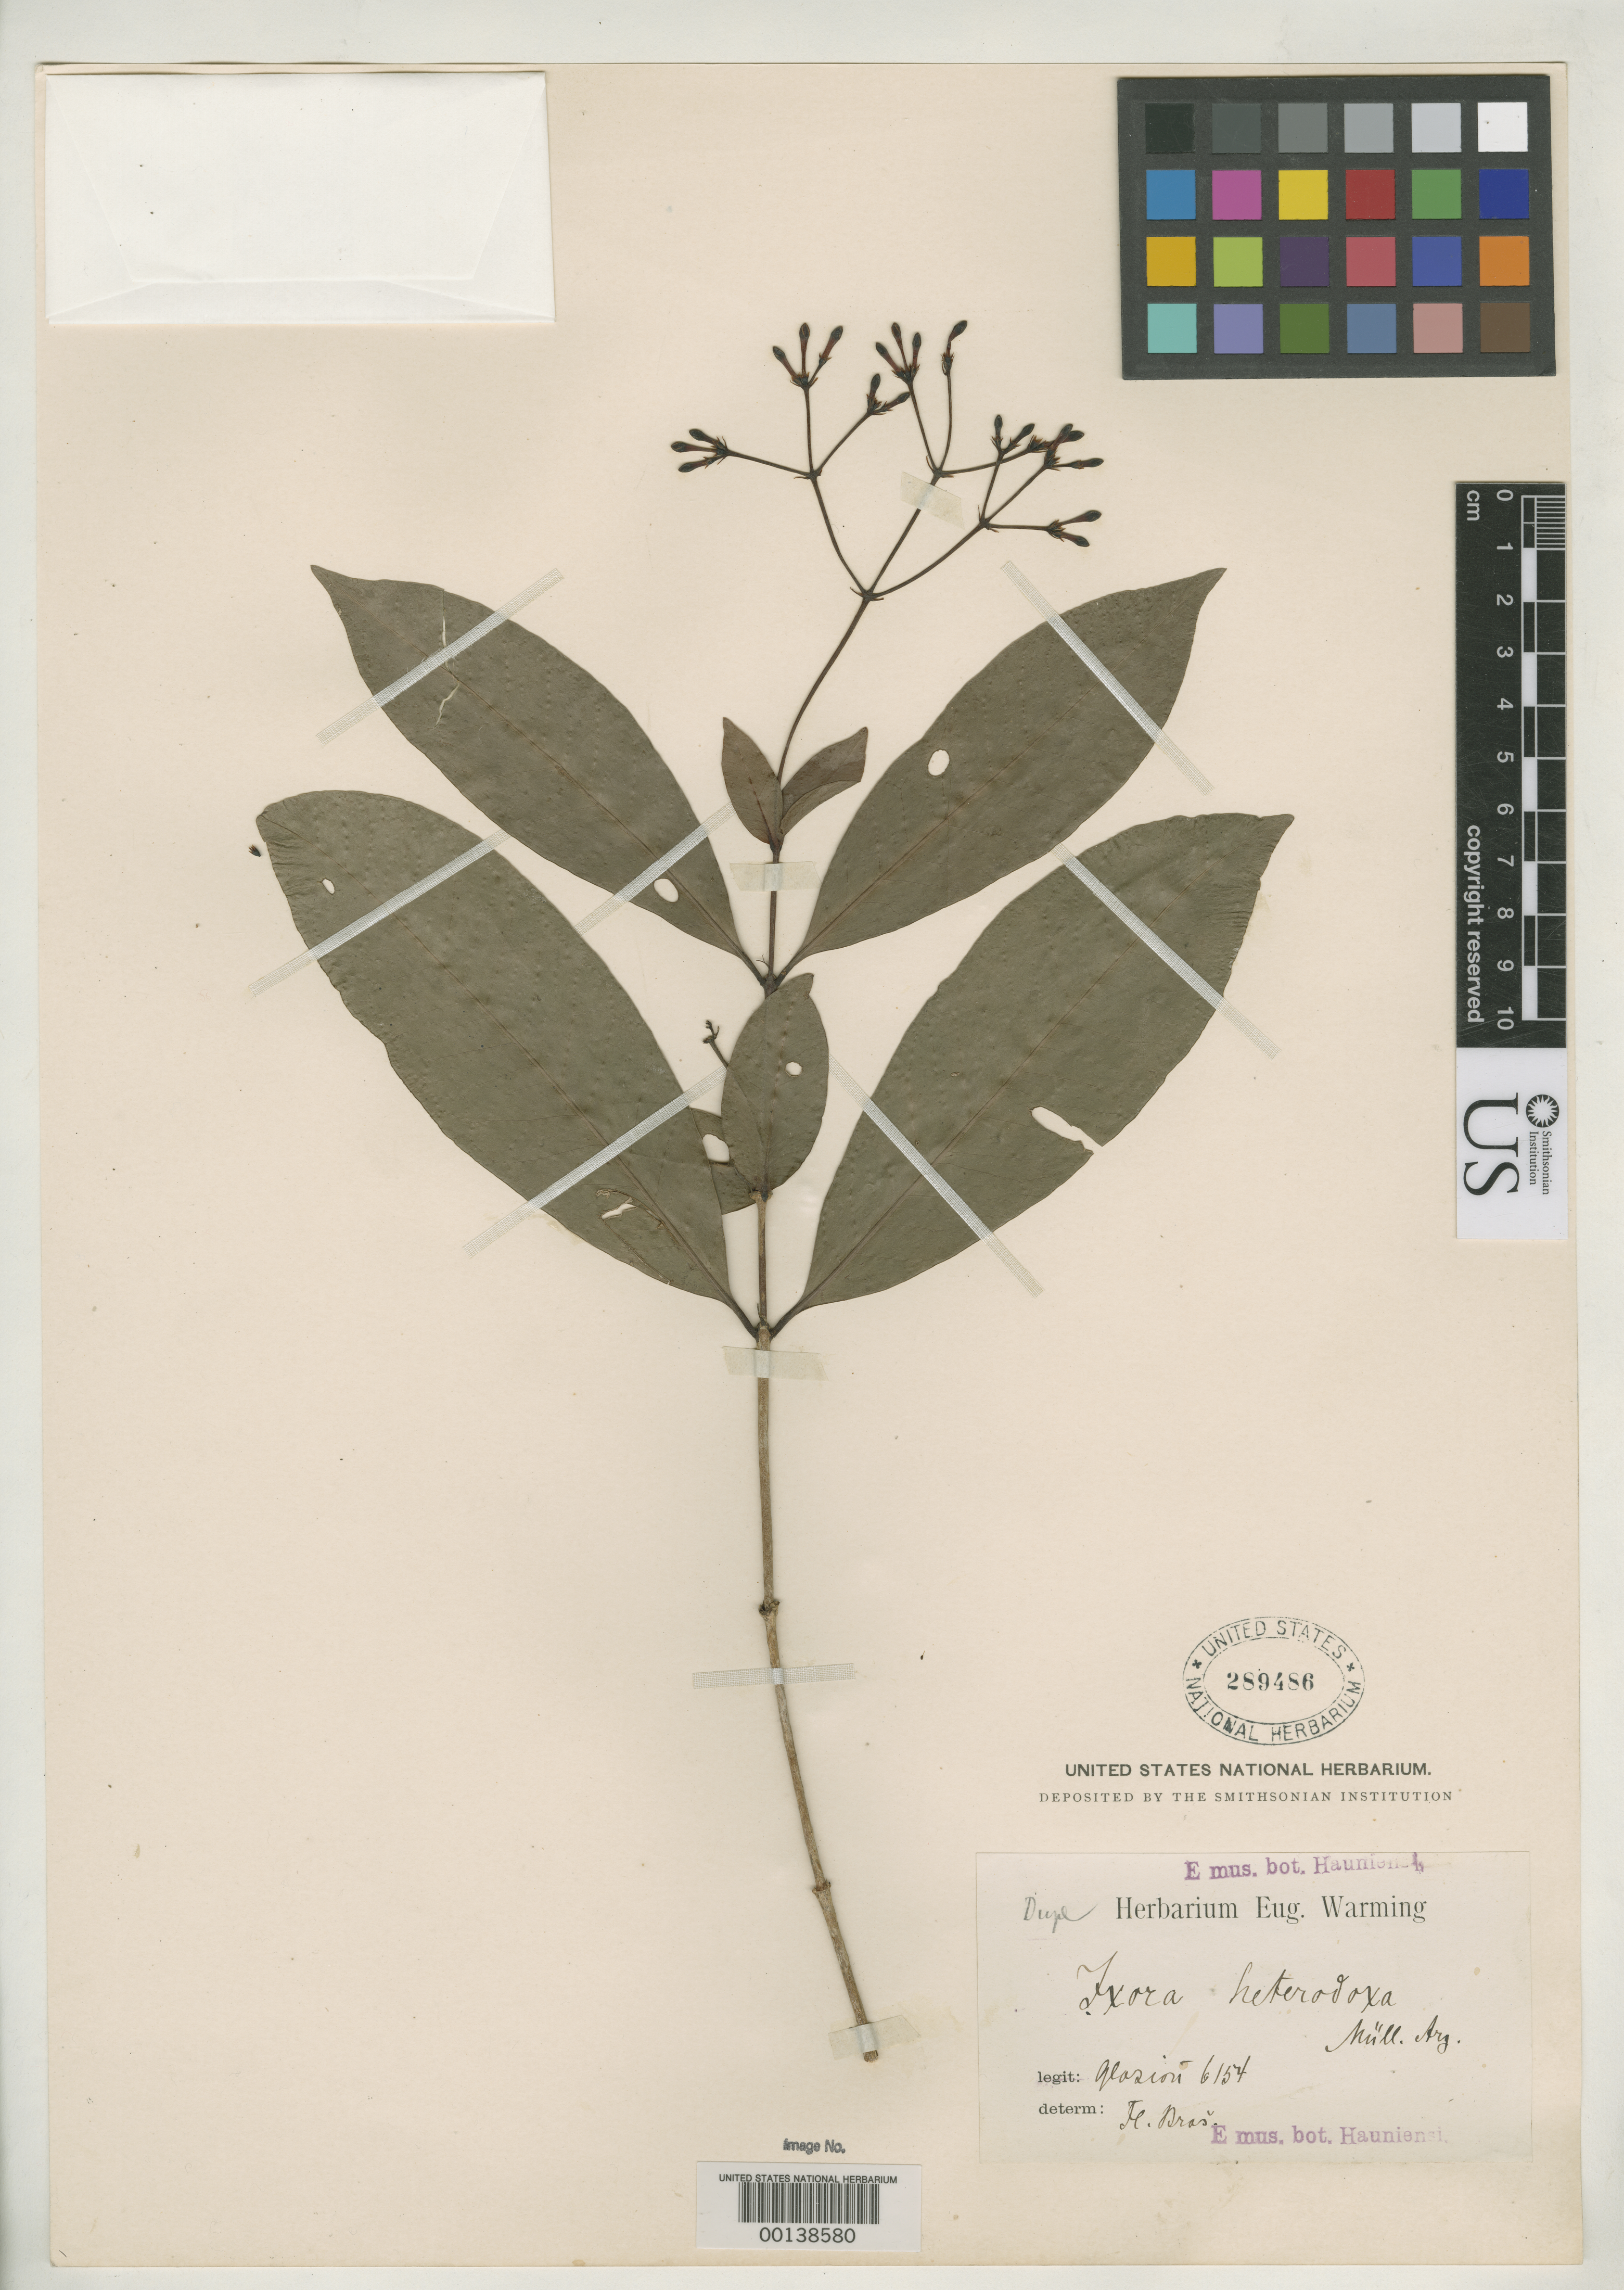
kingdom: Plantae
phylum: Tracheophyta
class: Magnoliopsida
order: Gentianales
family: Rubiaceae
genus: Ixora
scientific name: Ixora heterodoxa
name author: Müll. Arg.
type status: Isotype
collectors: A. F. M. Glaziou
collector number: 6154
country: Brazil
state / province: Rio de Janeiro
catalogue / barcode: US 289486